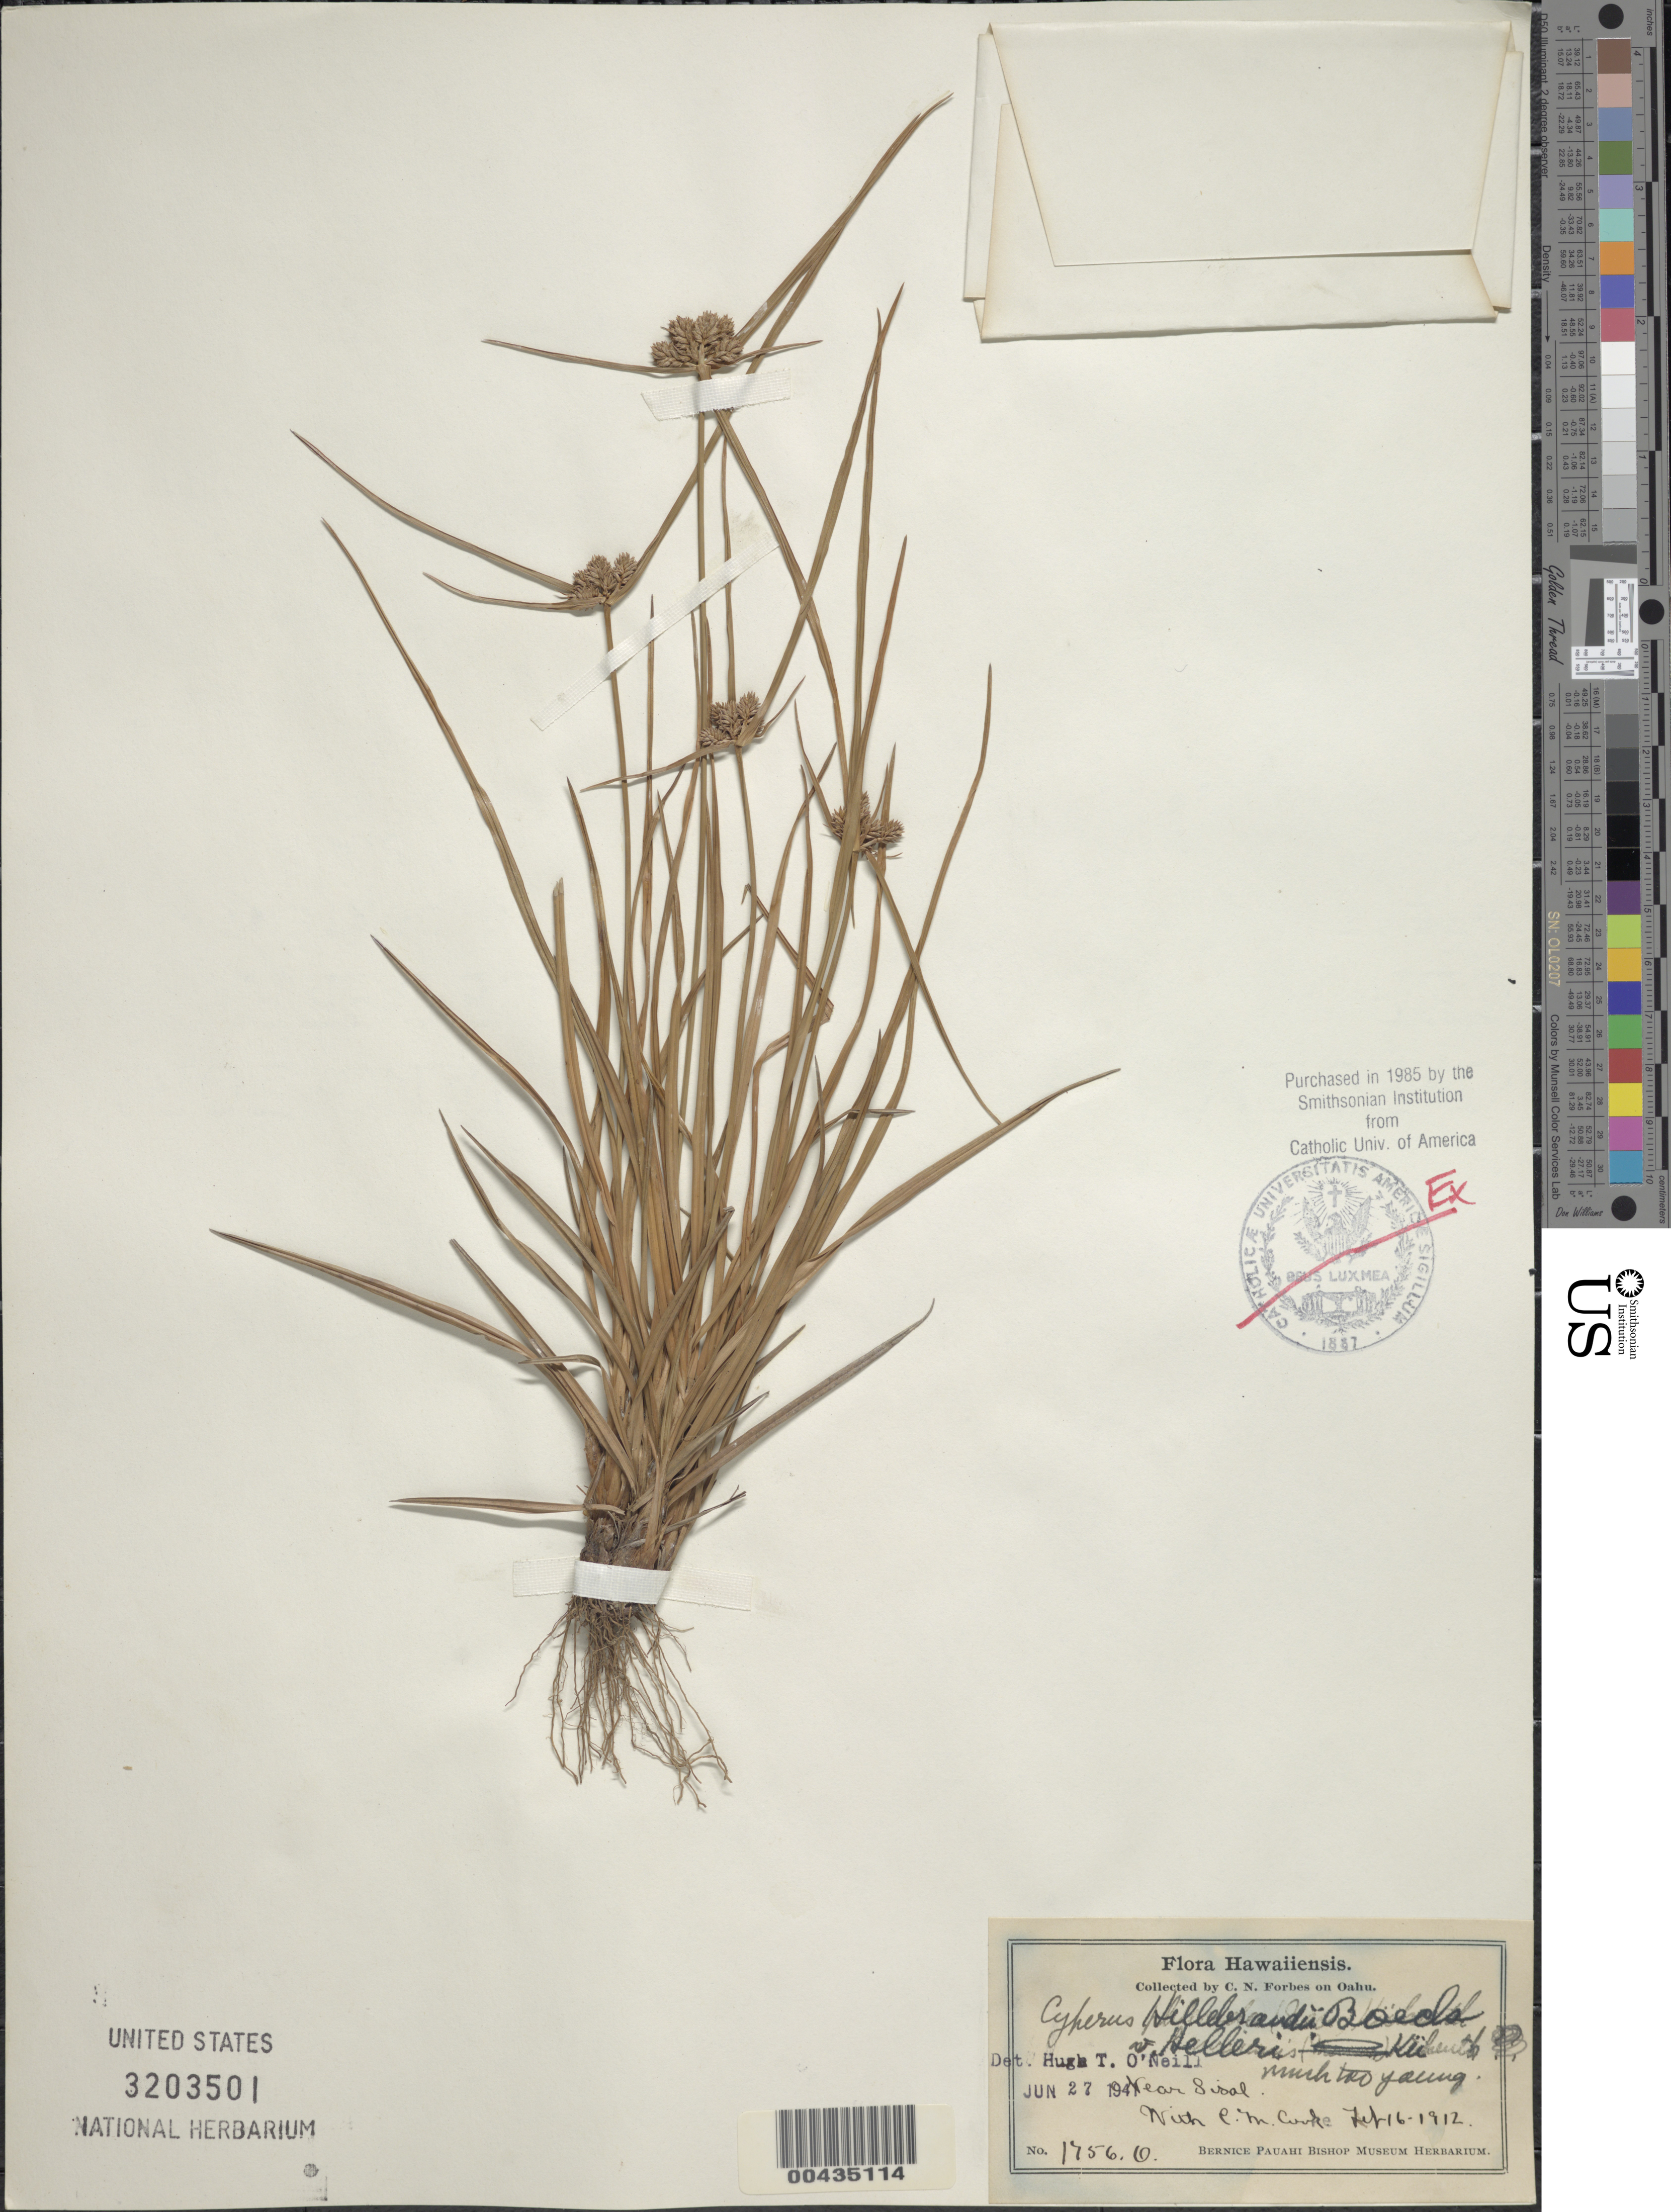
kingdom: Plantae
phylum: Tracheophyta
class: Liliopsida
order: Poales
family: Cyperaceae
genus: Cyperus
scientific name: Cyperus hillebrandii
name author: Boeckeler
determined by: O'Neill, Hugh T.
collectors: C. N. Forbes & C. M. Cooke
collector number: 1756.O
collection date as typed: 16 Feb 1912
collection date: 1912-02-16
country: United States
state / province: Hawaii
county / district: Honolulu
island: Oahu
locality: Near Sisal?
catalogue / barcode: US 3203501